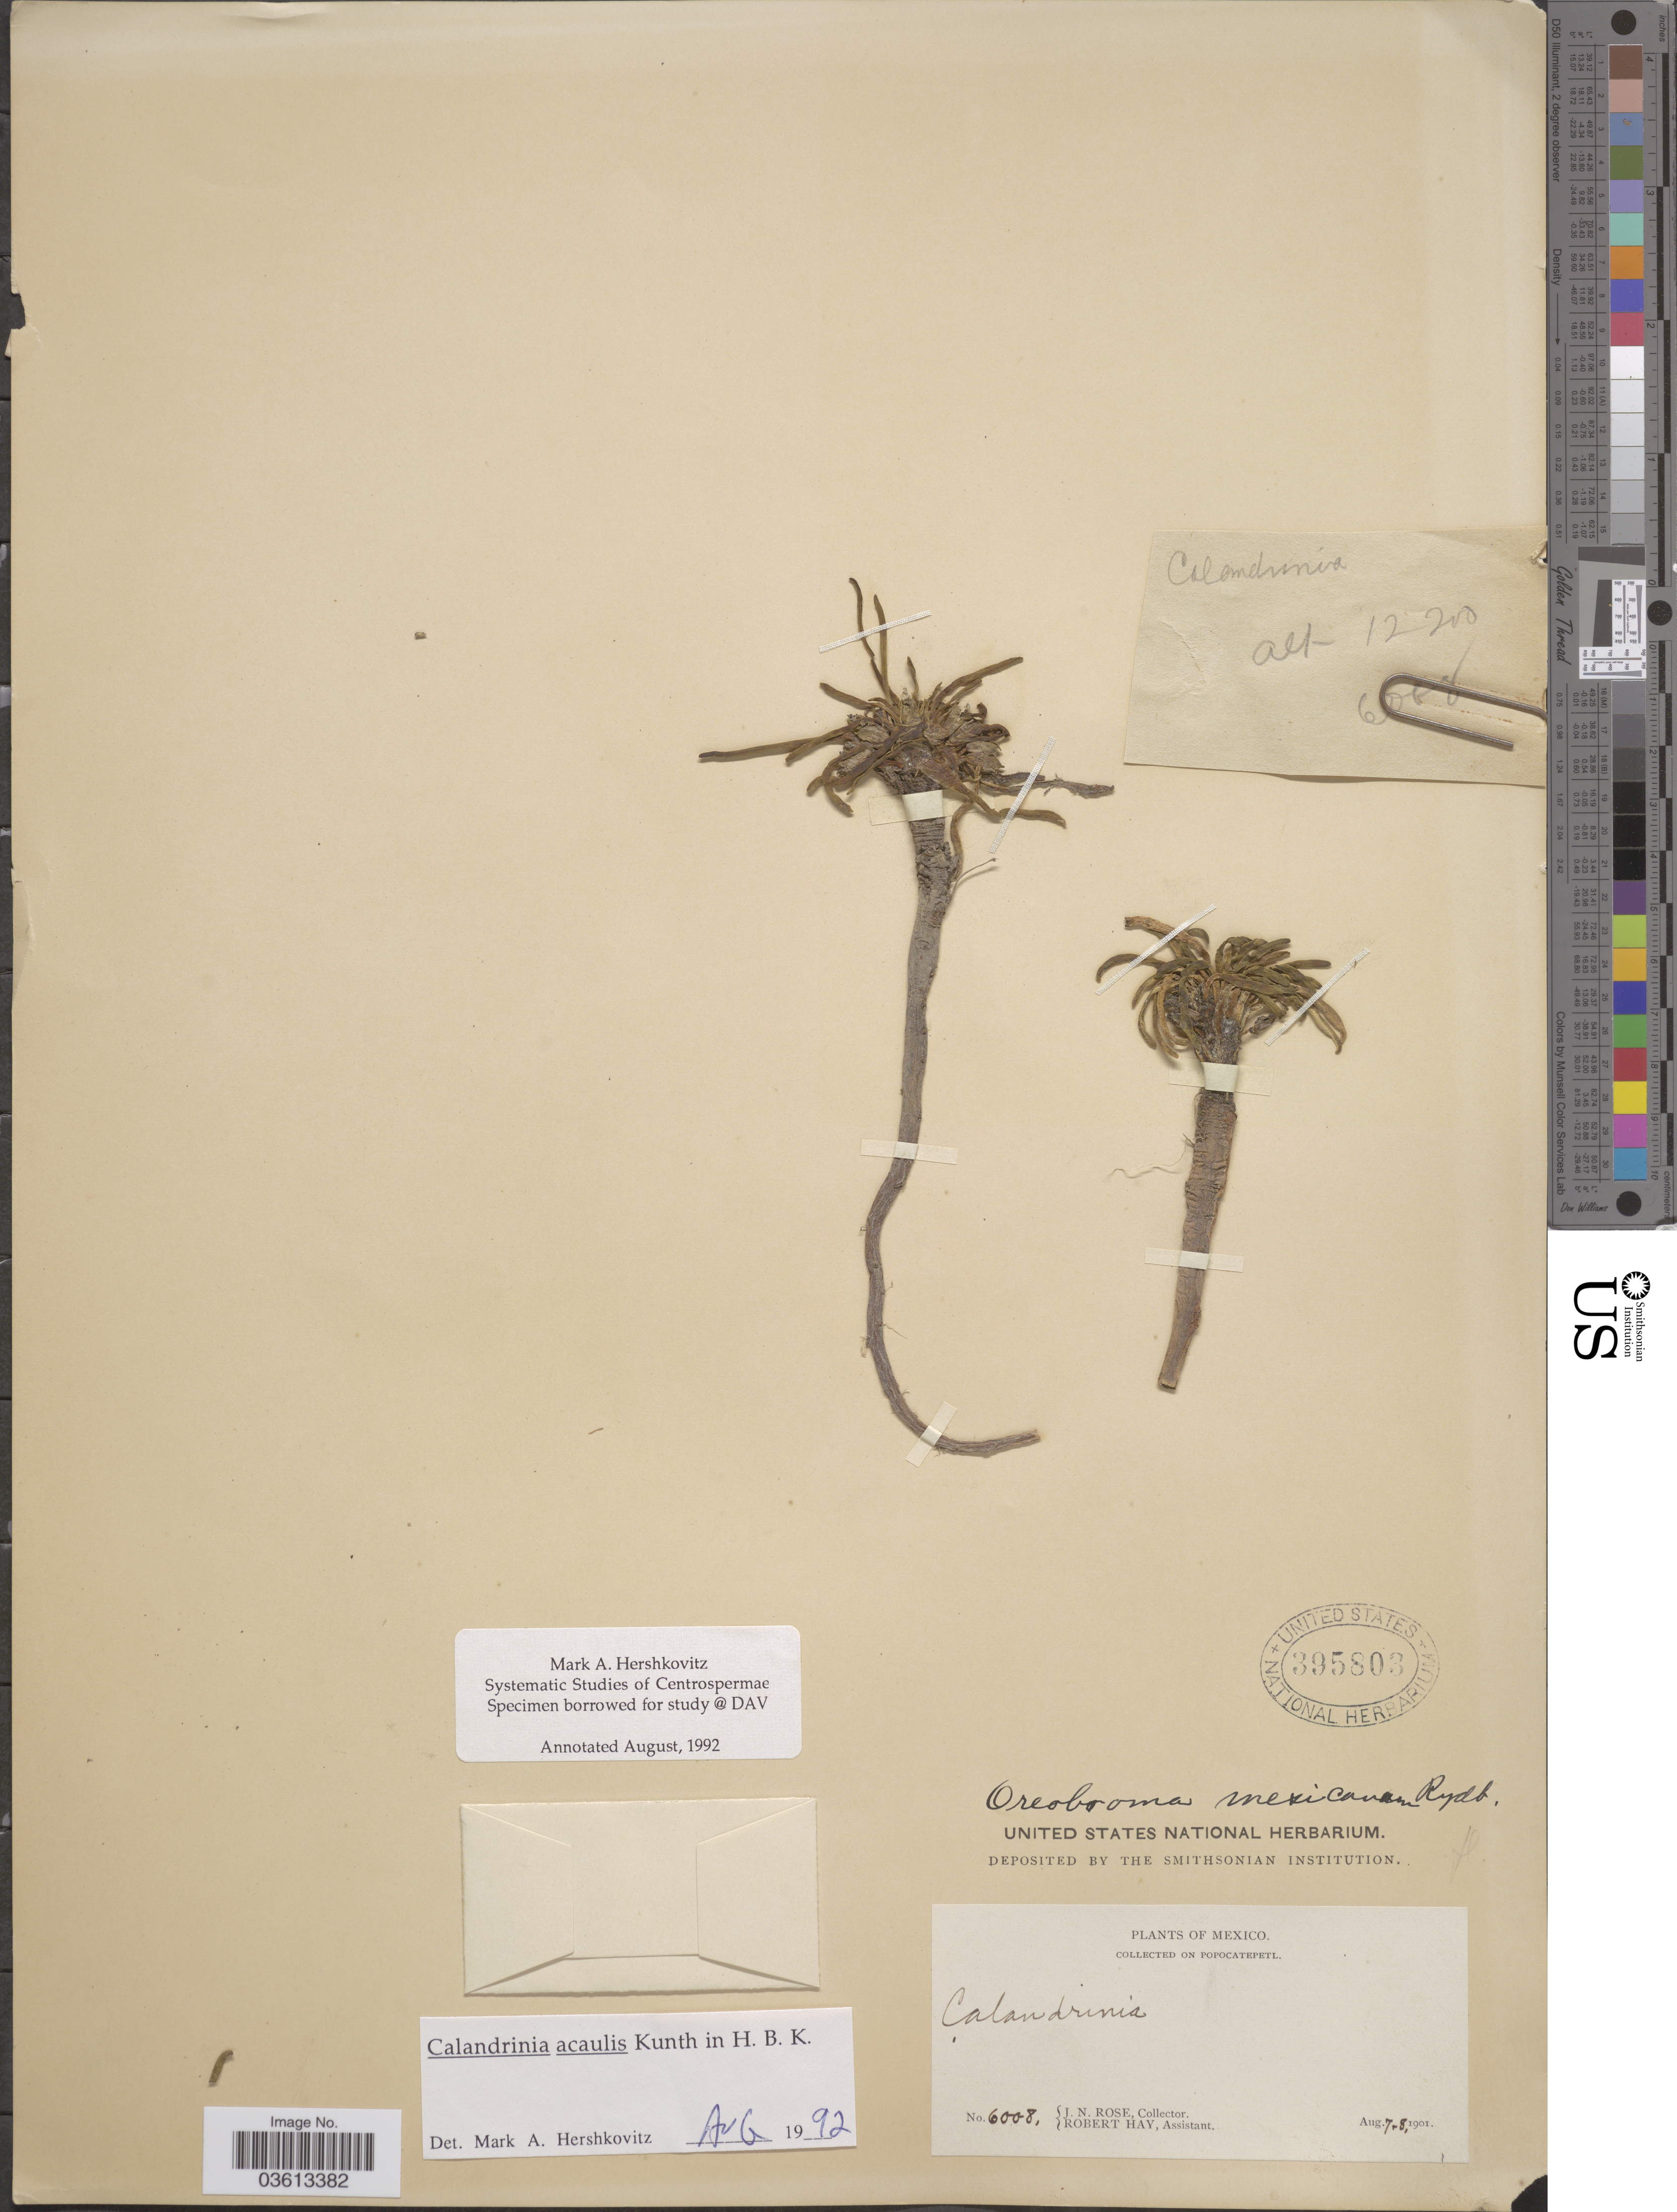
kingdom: Plantae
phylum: Tracheophyta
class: Magnoliopsida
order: Caryophyllales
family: Montiaceae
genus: Calandrinia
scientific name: Calandrinia acaulis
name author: Kunth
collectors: J. N. Rose & R. Hay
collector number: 6008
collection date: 1901-08-07/1901-08-08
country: Mexico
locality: On Popocatepetl.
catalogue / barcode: US 395803